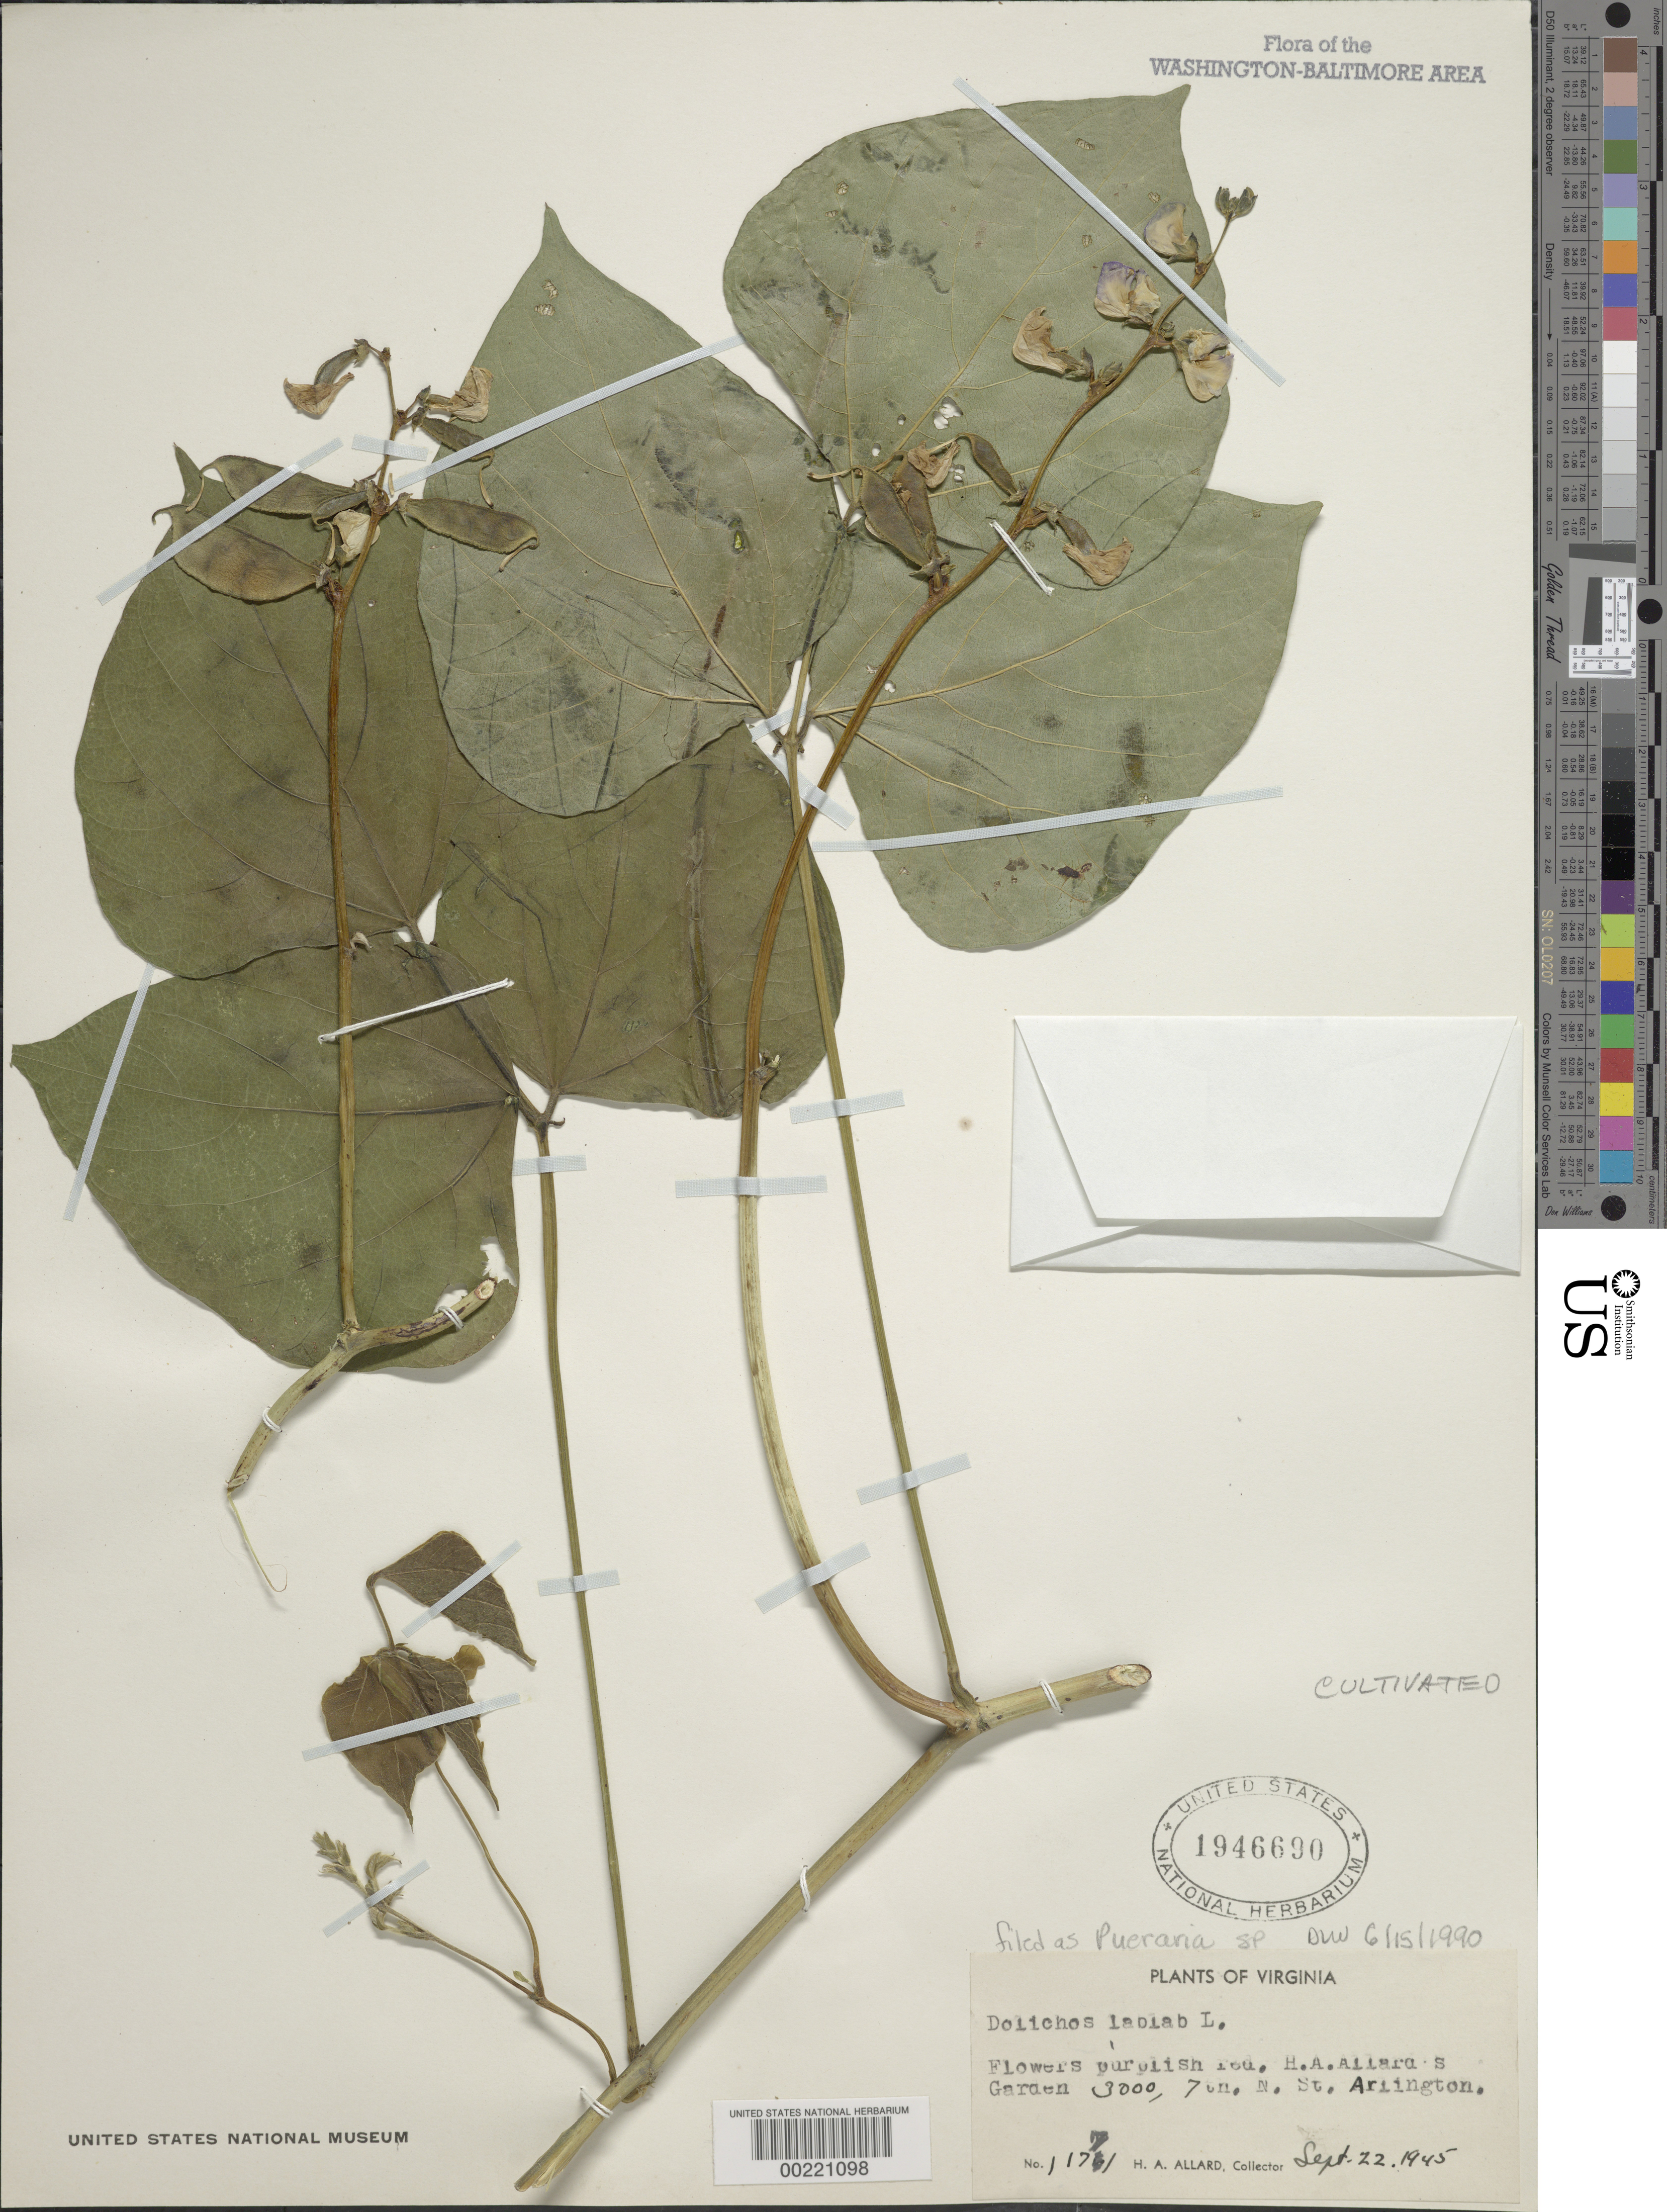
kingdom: Plantae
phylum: Tracheophyta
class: Magnoliopsida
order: Fabales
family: Fabaceae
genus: Pueraria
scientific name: Pueraria montana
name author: (Lour.) Merr.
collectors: H. A. Allard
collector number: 11771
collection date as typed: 22 Sep 1945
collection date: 1945-09-22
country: United States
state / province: Virginia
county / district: Arlington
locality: Arlington, 3000 7th n, h.a. allard's garden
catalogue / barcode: US 1946690